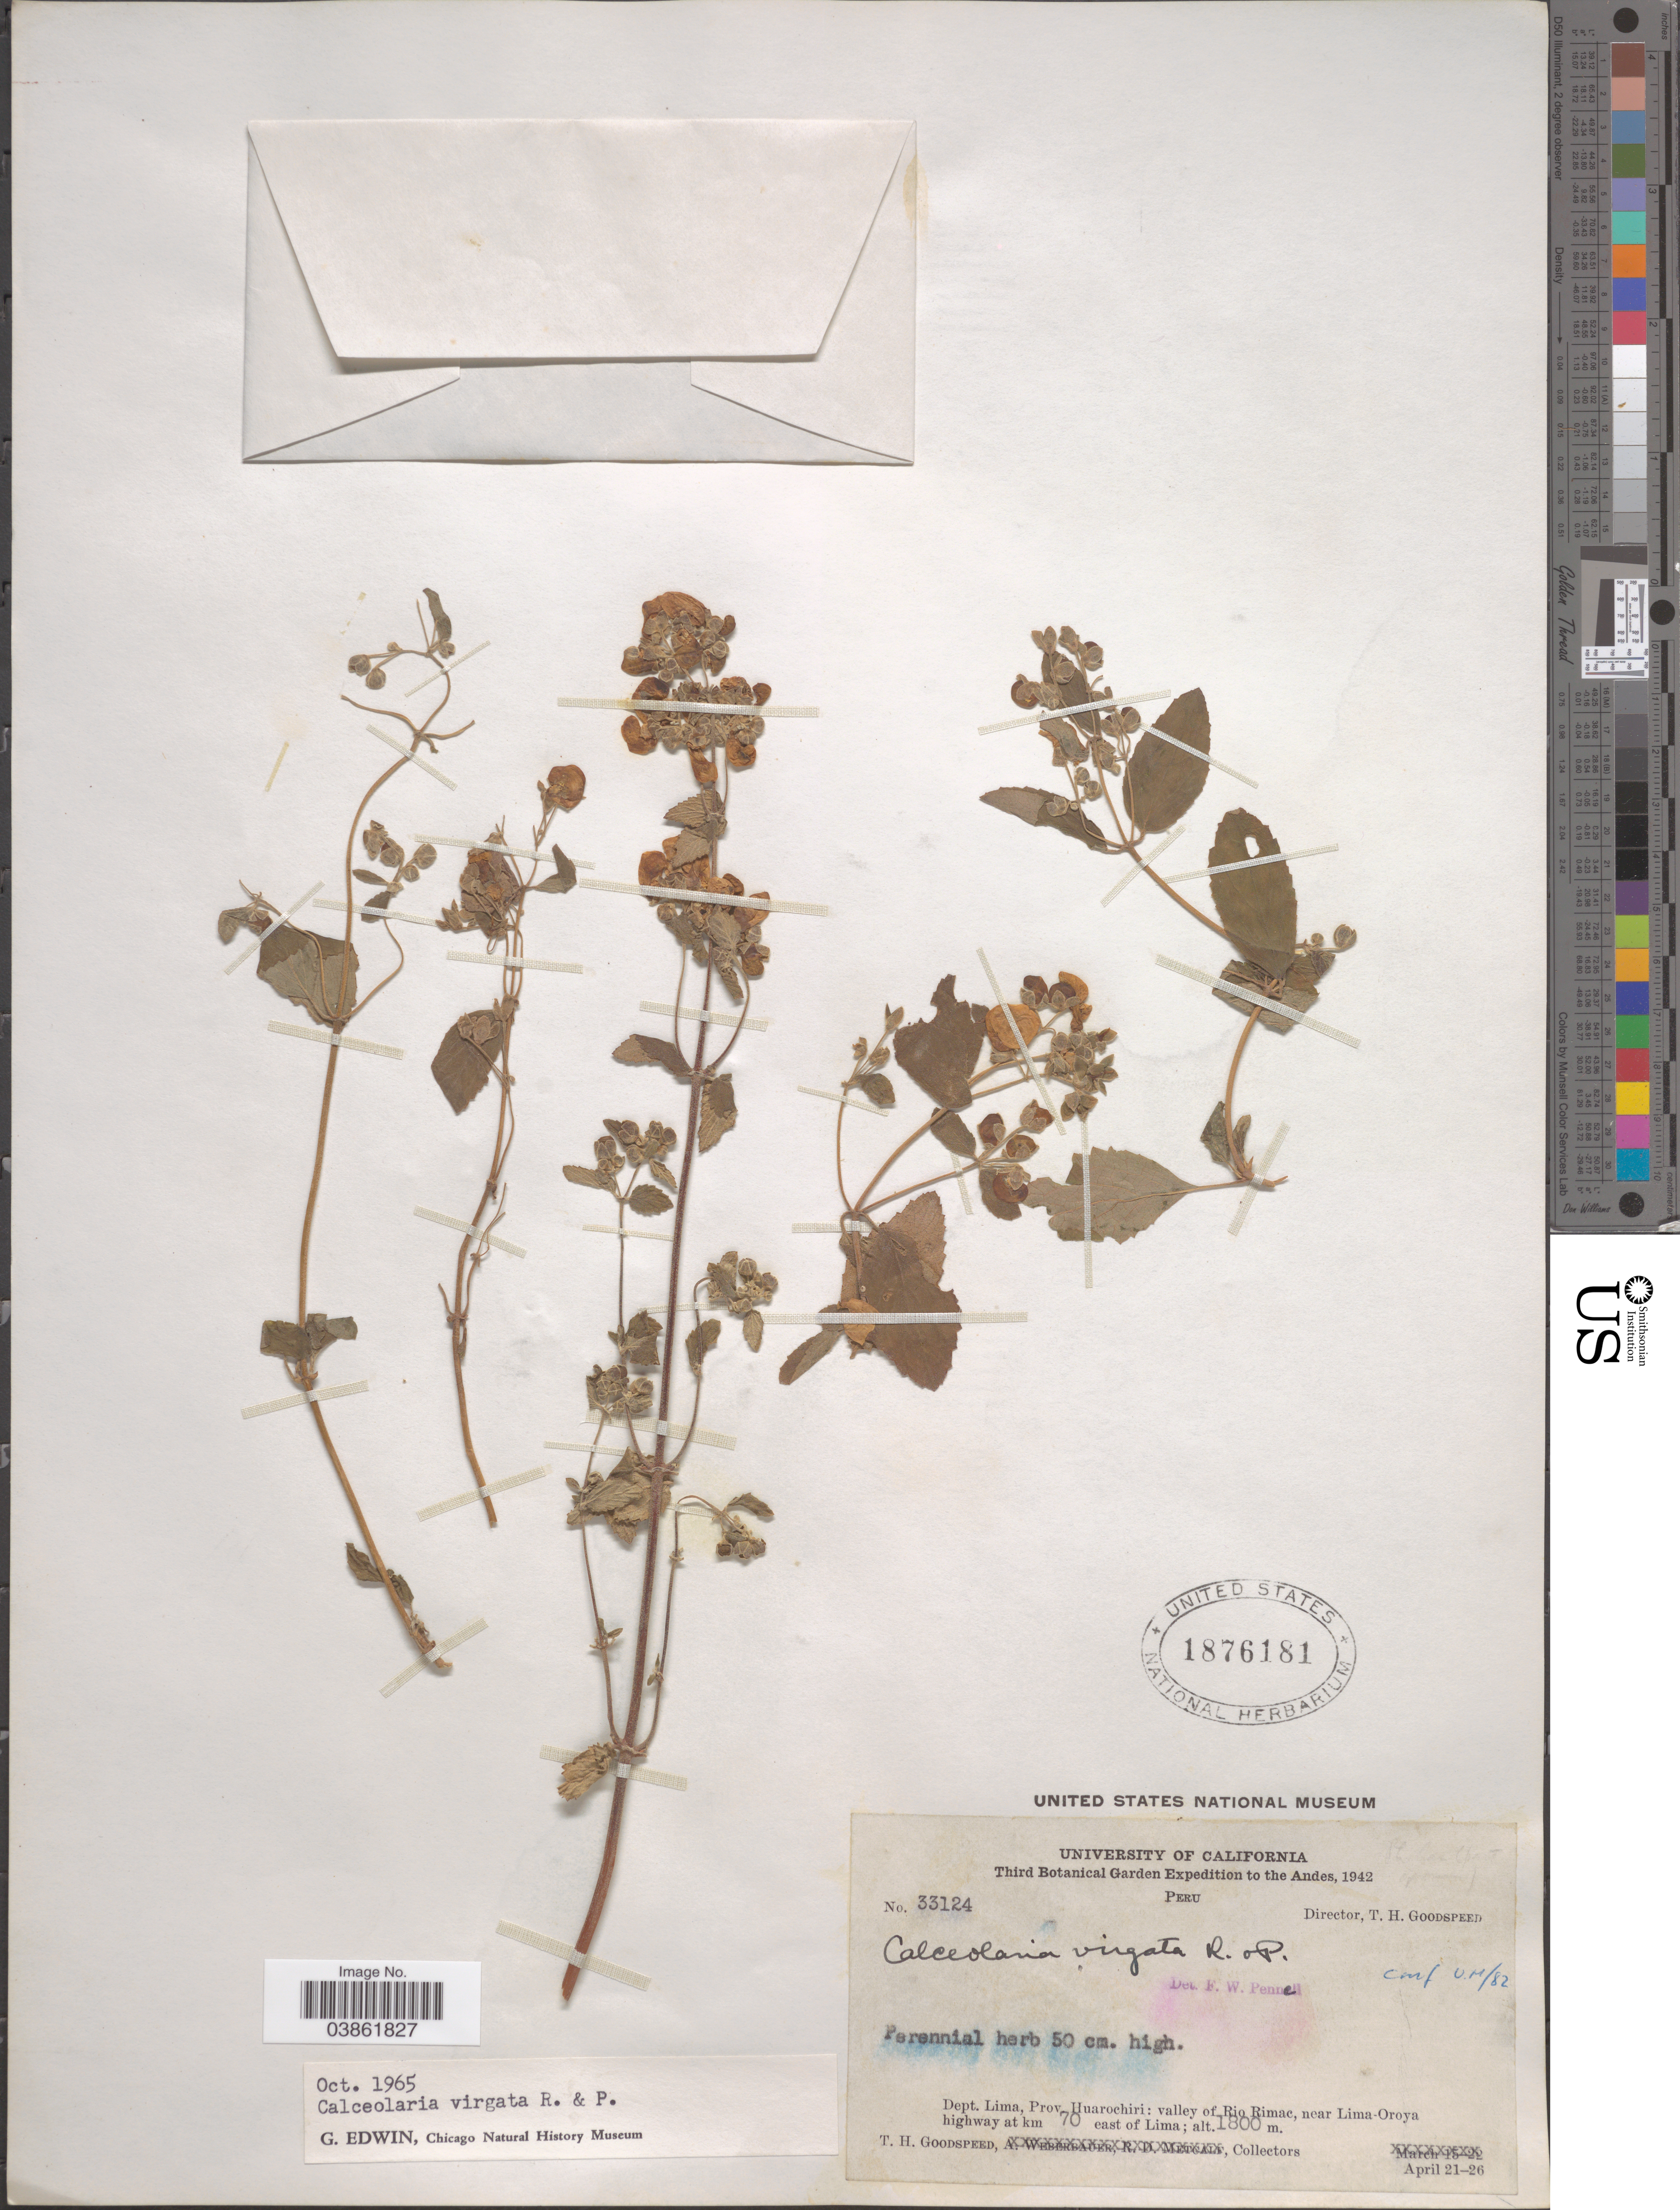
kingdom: Plantae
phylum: Tracheophyta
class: Magnoliopsida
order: Lamiales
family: Calceolariaceae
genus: Calceolaria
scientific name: Calceolaria virgata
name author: Ruiz & Pav.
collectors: T. Goodspeed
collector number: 33124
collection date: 1942-04-21/1942-04-26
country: Peru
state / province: Lima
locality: The Andes. Dept. Lima, Prov. Huarochiri: valley of Rio Rimac, near Lima-Oroya highway at km 70 east of Lima.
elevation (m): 1800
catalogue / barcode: US 1876181